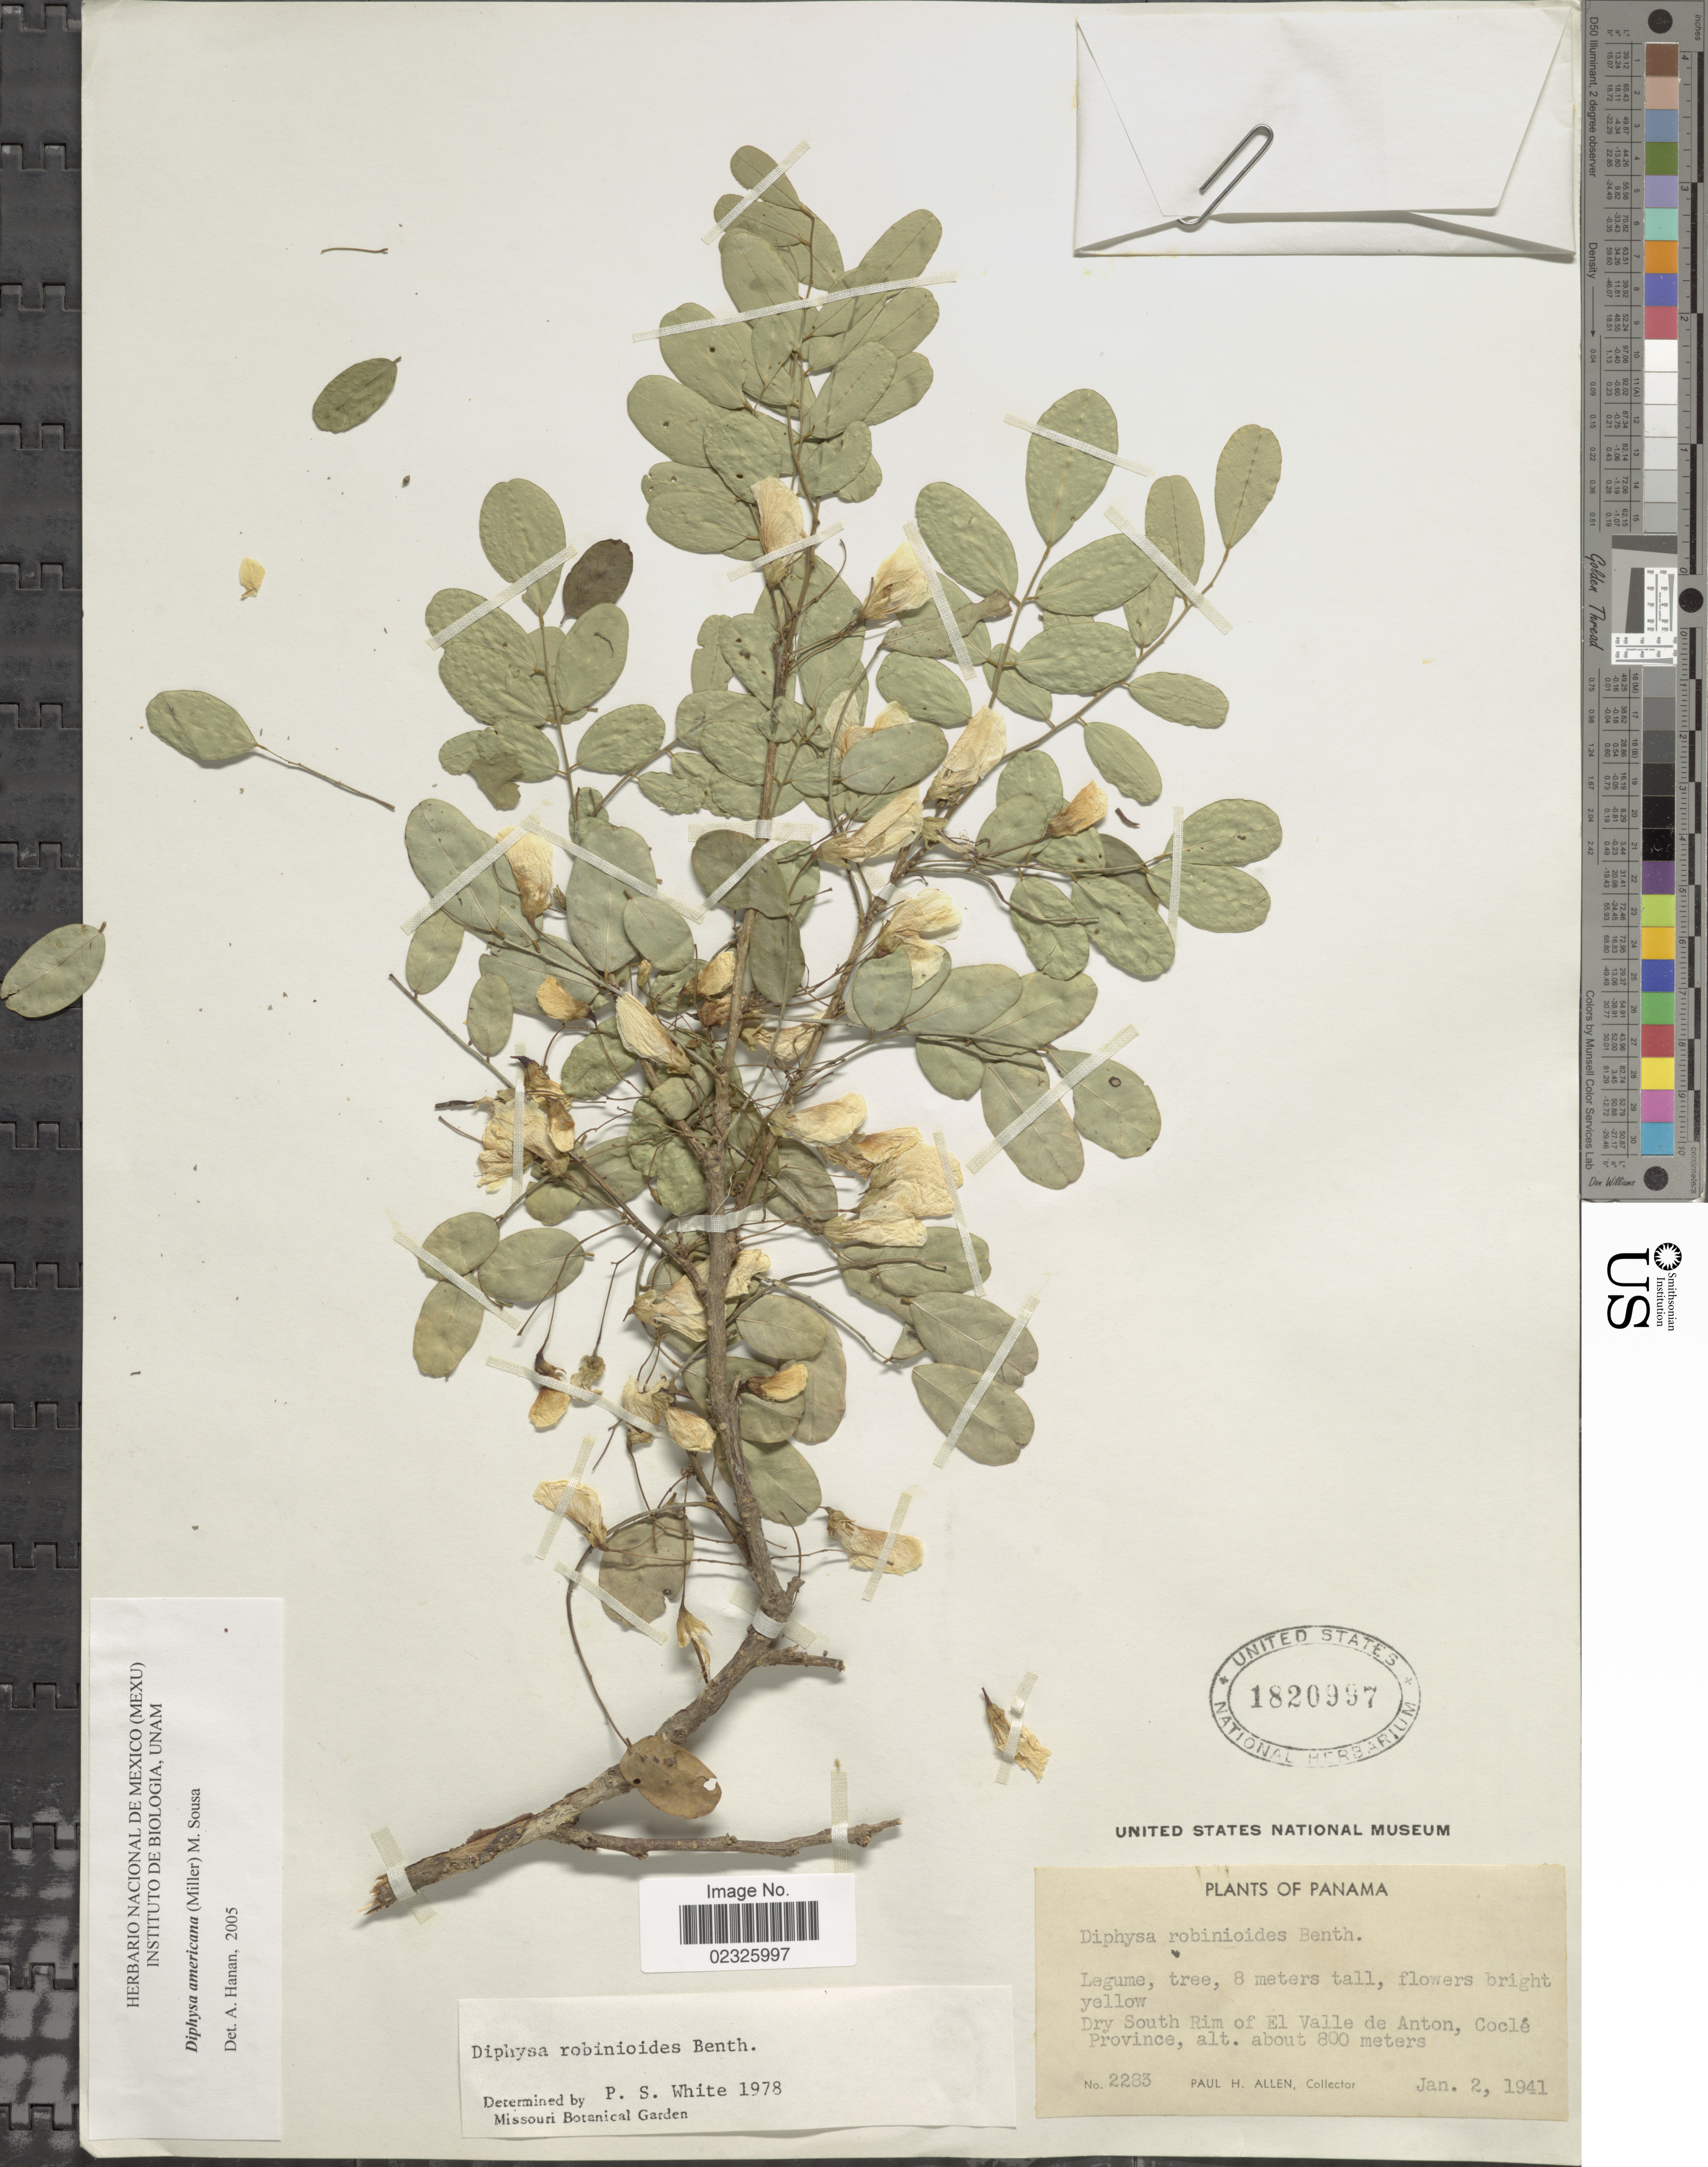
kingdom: Plantae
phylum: Tracheophyta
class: Magnoliopsida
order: Fabales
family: Fabaceae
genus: Diphysa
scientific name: Diphysa americana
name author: (Mill.) M. Sousa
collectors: P. H. Allen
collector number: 2283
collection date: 1941-01-02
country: Panama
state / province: Coclé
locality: Dry South Rim of El Valle de Anton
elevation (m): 800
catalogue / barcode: US 1820997